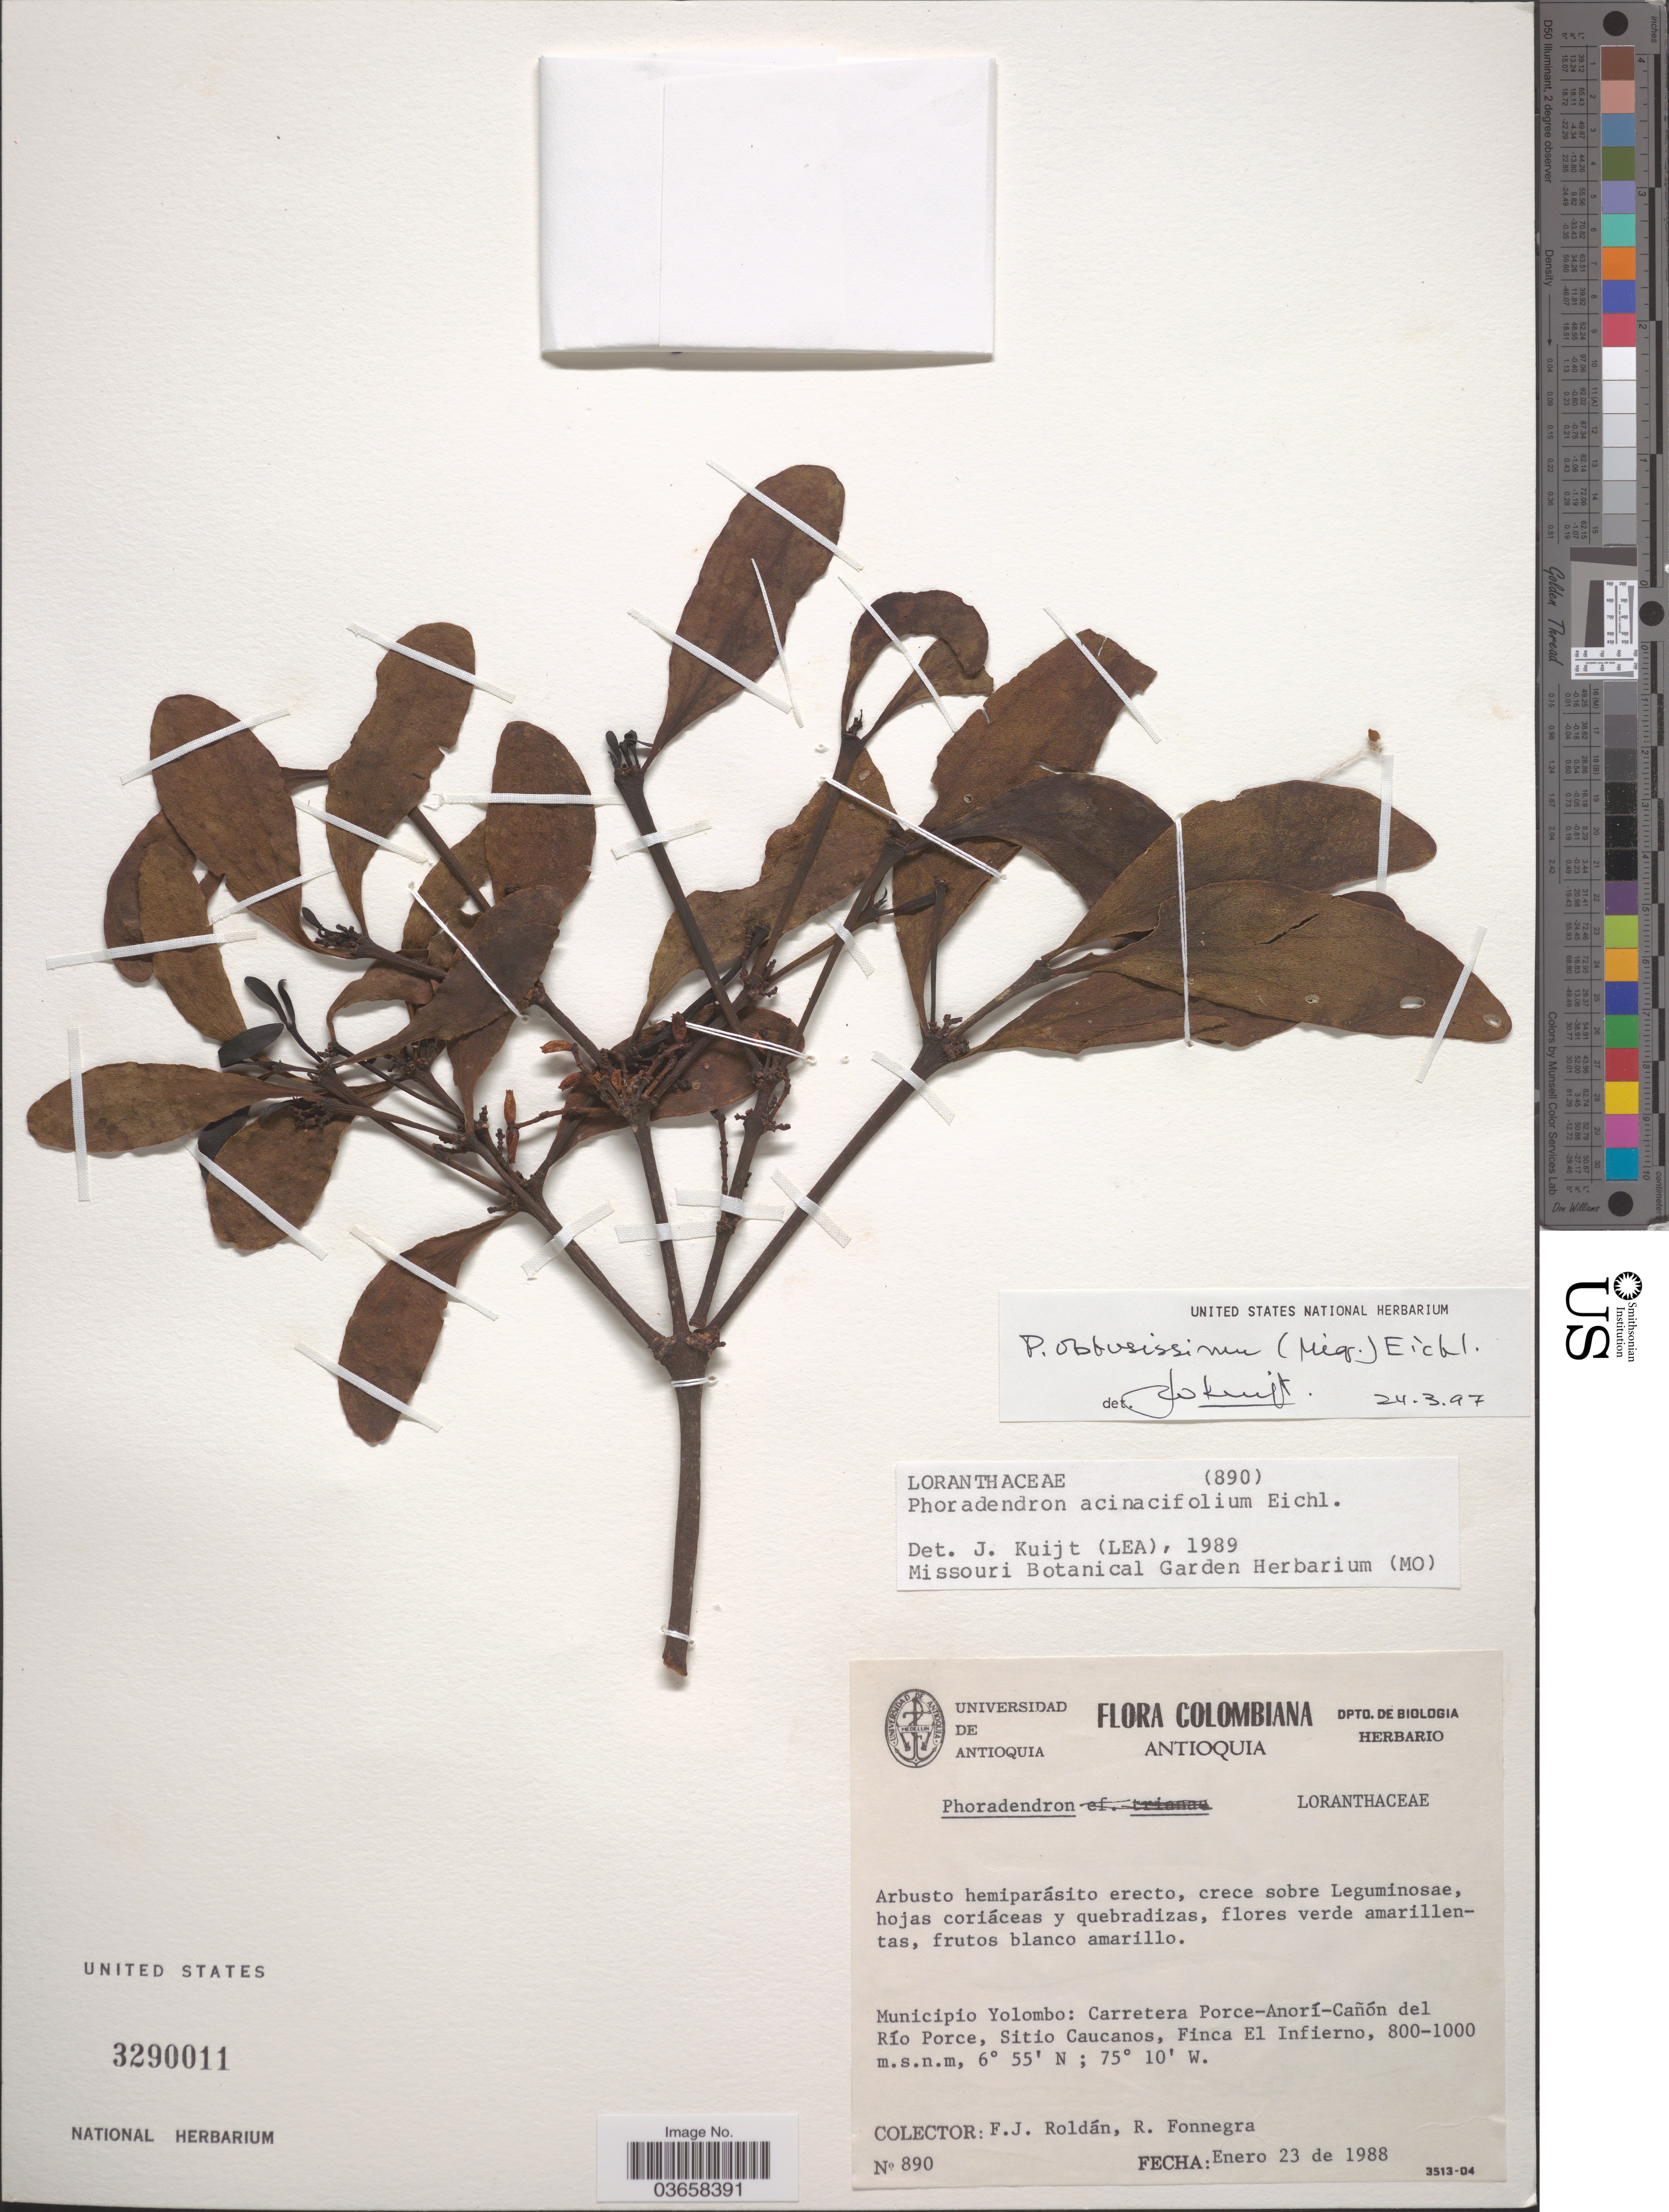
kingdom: Plantae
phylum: Tracheophyta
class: Magnoliopsida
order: Santalales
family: Viscaceae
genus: Phoradendron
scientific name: Phoradendron obtusissimum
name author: (Miq.) Eichler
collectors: F. J. Roldán & R. Fonnegra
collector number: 890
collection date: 1988-01-23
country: Colombia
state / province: Antioquia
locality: Municipio Yolombo: Carretera Porce-Anorí-Cañón del Río Porce, Sitio Caucanos, Finca El Infierno.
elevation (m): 800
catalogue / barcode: US 3290011